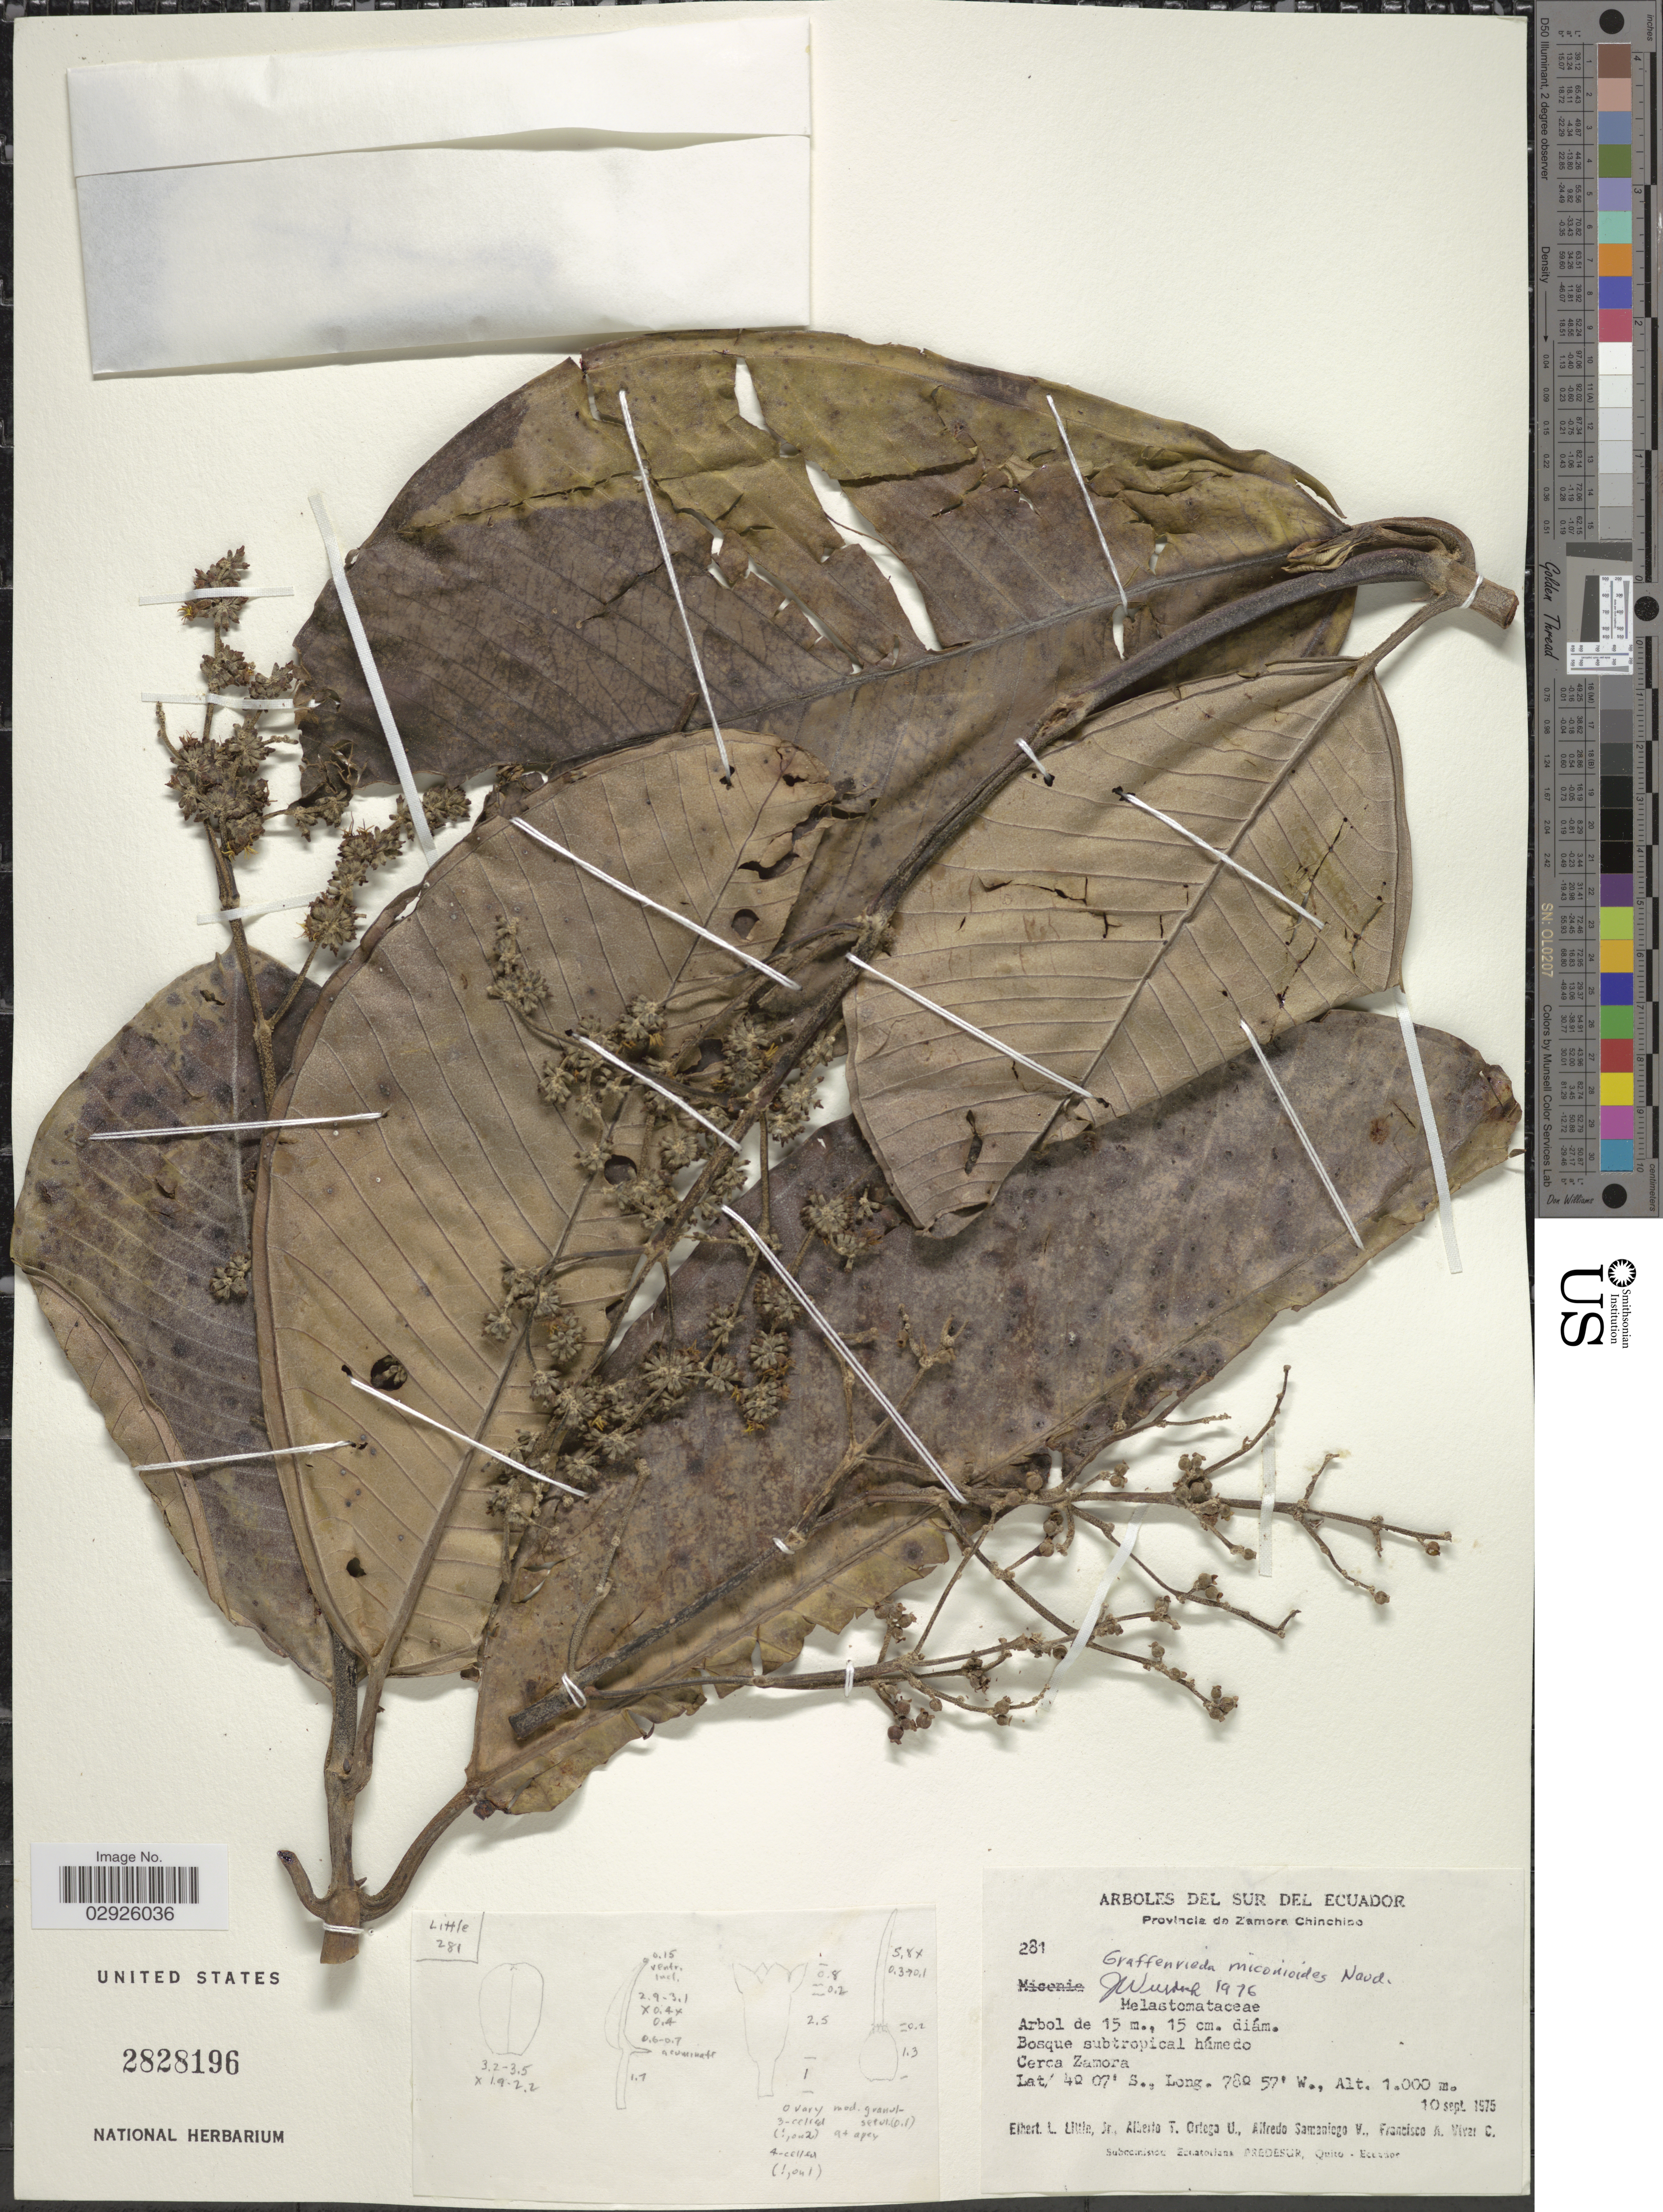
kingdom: Plantae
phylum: Tracheophyta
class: Magnoliopsida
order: Myrtales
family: Melastomataceae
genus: Graffenrieda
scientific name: Graffenrieda miconioides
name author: Naudin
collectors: E. L. Little, A. T. Ortega U., A. V. Samaniego & F. A. Vivar C.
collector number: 281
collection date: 1975-09-10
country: Ecuador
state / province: Zamora-Chinchipe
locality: Cerca Zamora.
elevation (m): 1000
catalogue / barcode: US 2828196